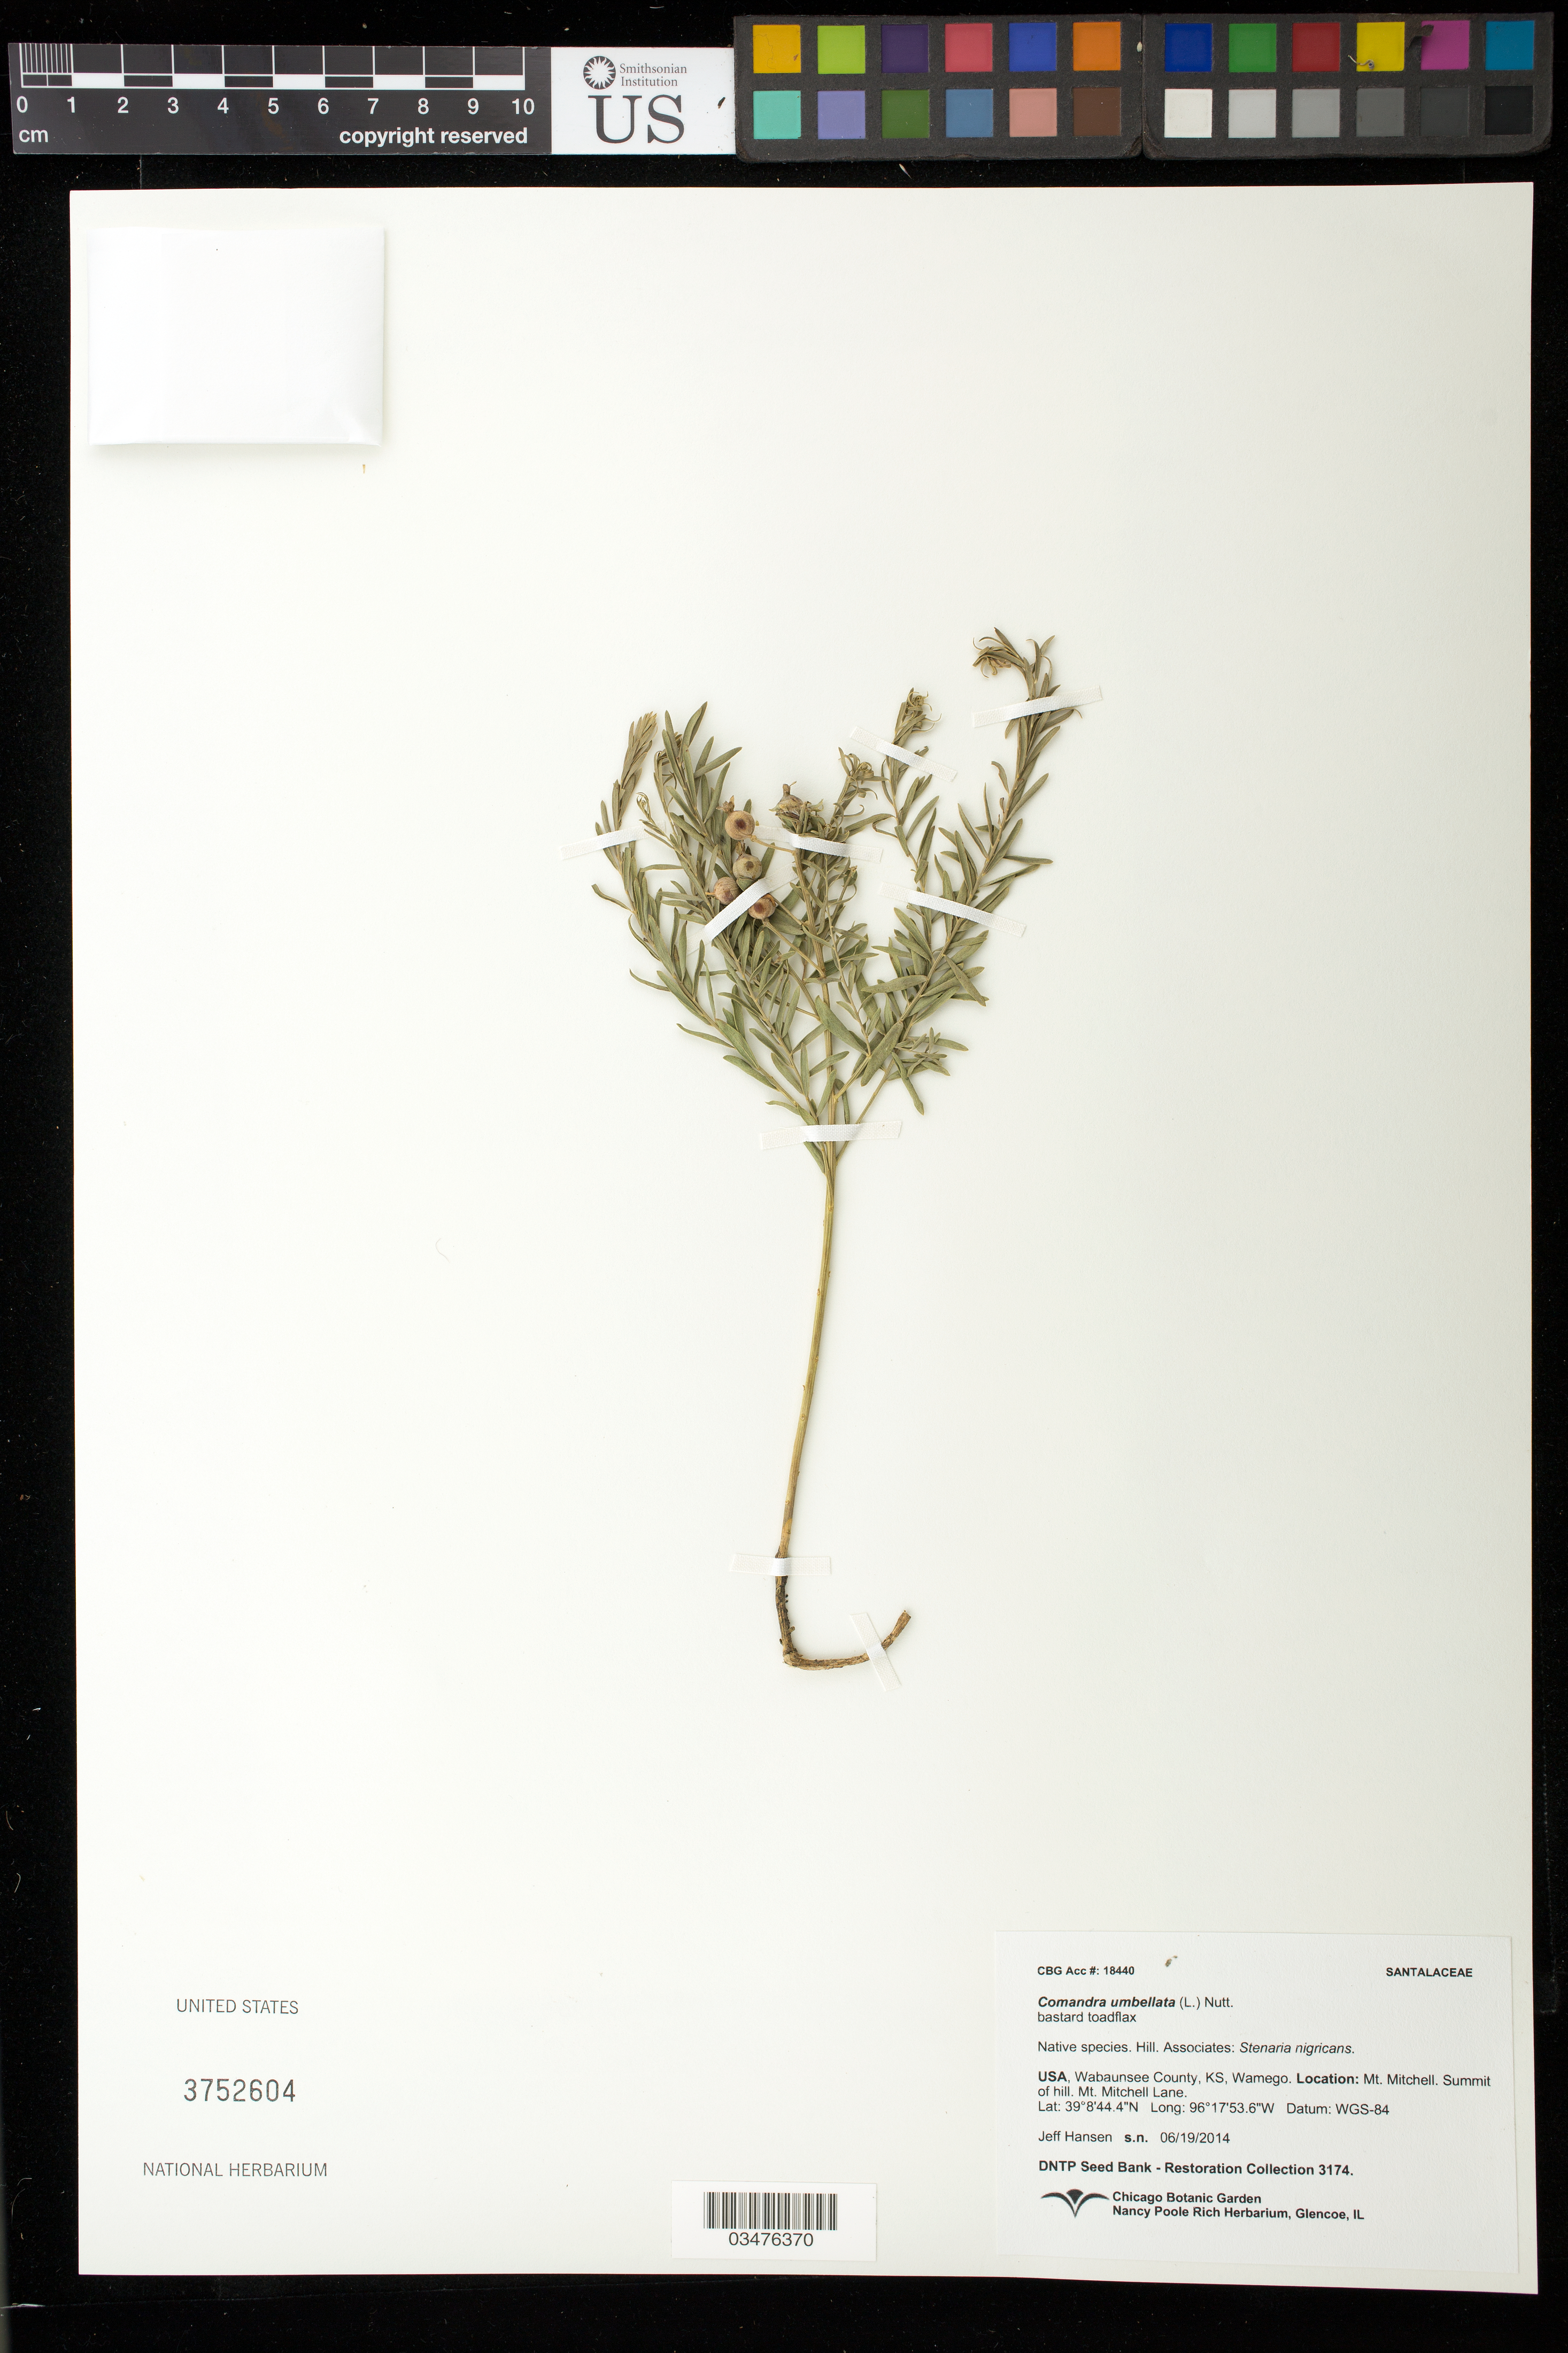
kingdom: Plantae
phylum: Tracheophyta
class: Magnoliopsida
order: Santalales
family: Comandraceae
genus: Comandra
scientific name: Comandra umbellata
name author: (L.) Nutt.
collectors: J. Hansen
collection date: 2014-06-19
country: United States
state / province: Kansas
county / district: Wabaunsee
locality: Mt. Mitchell. Summit of hill. Mt. Mitchell Lane.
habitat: Hill. With Stenaria nigricans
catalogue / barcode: US 3752604